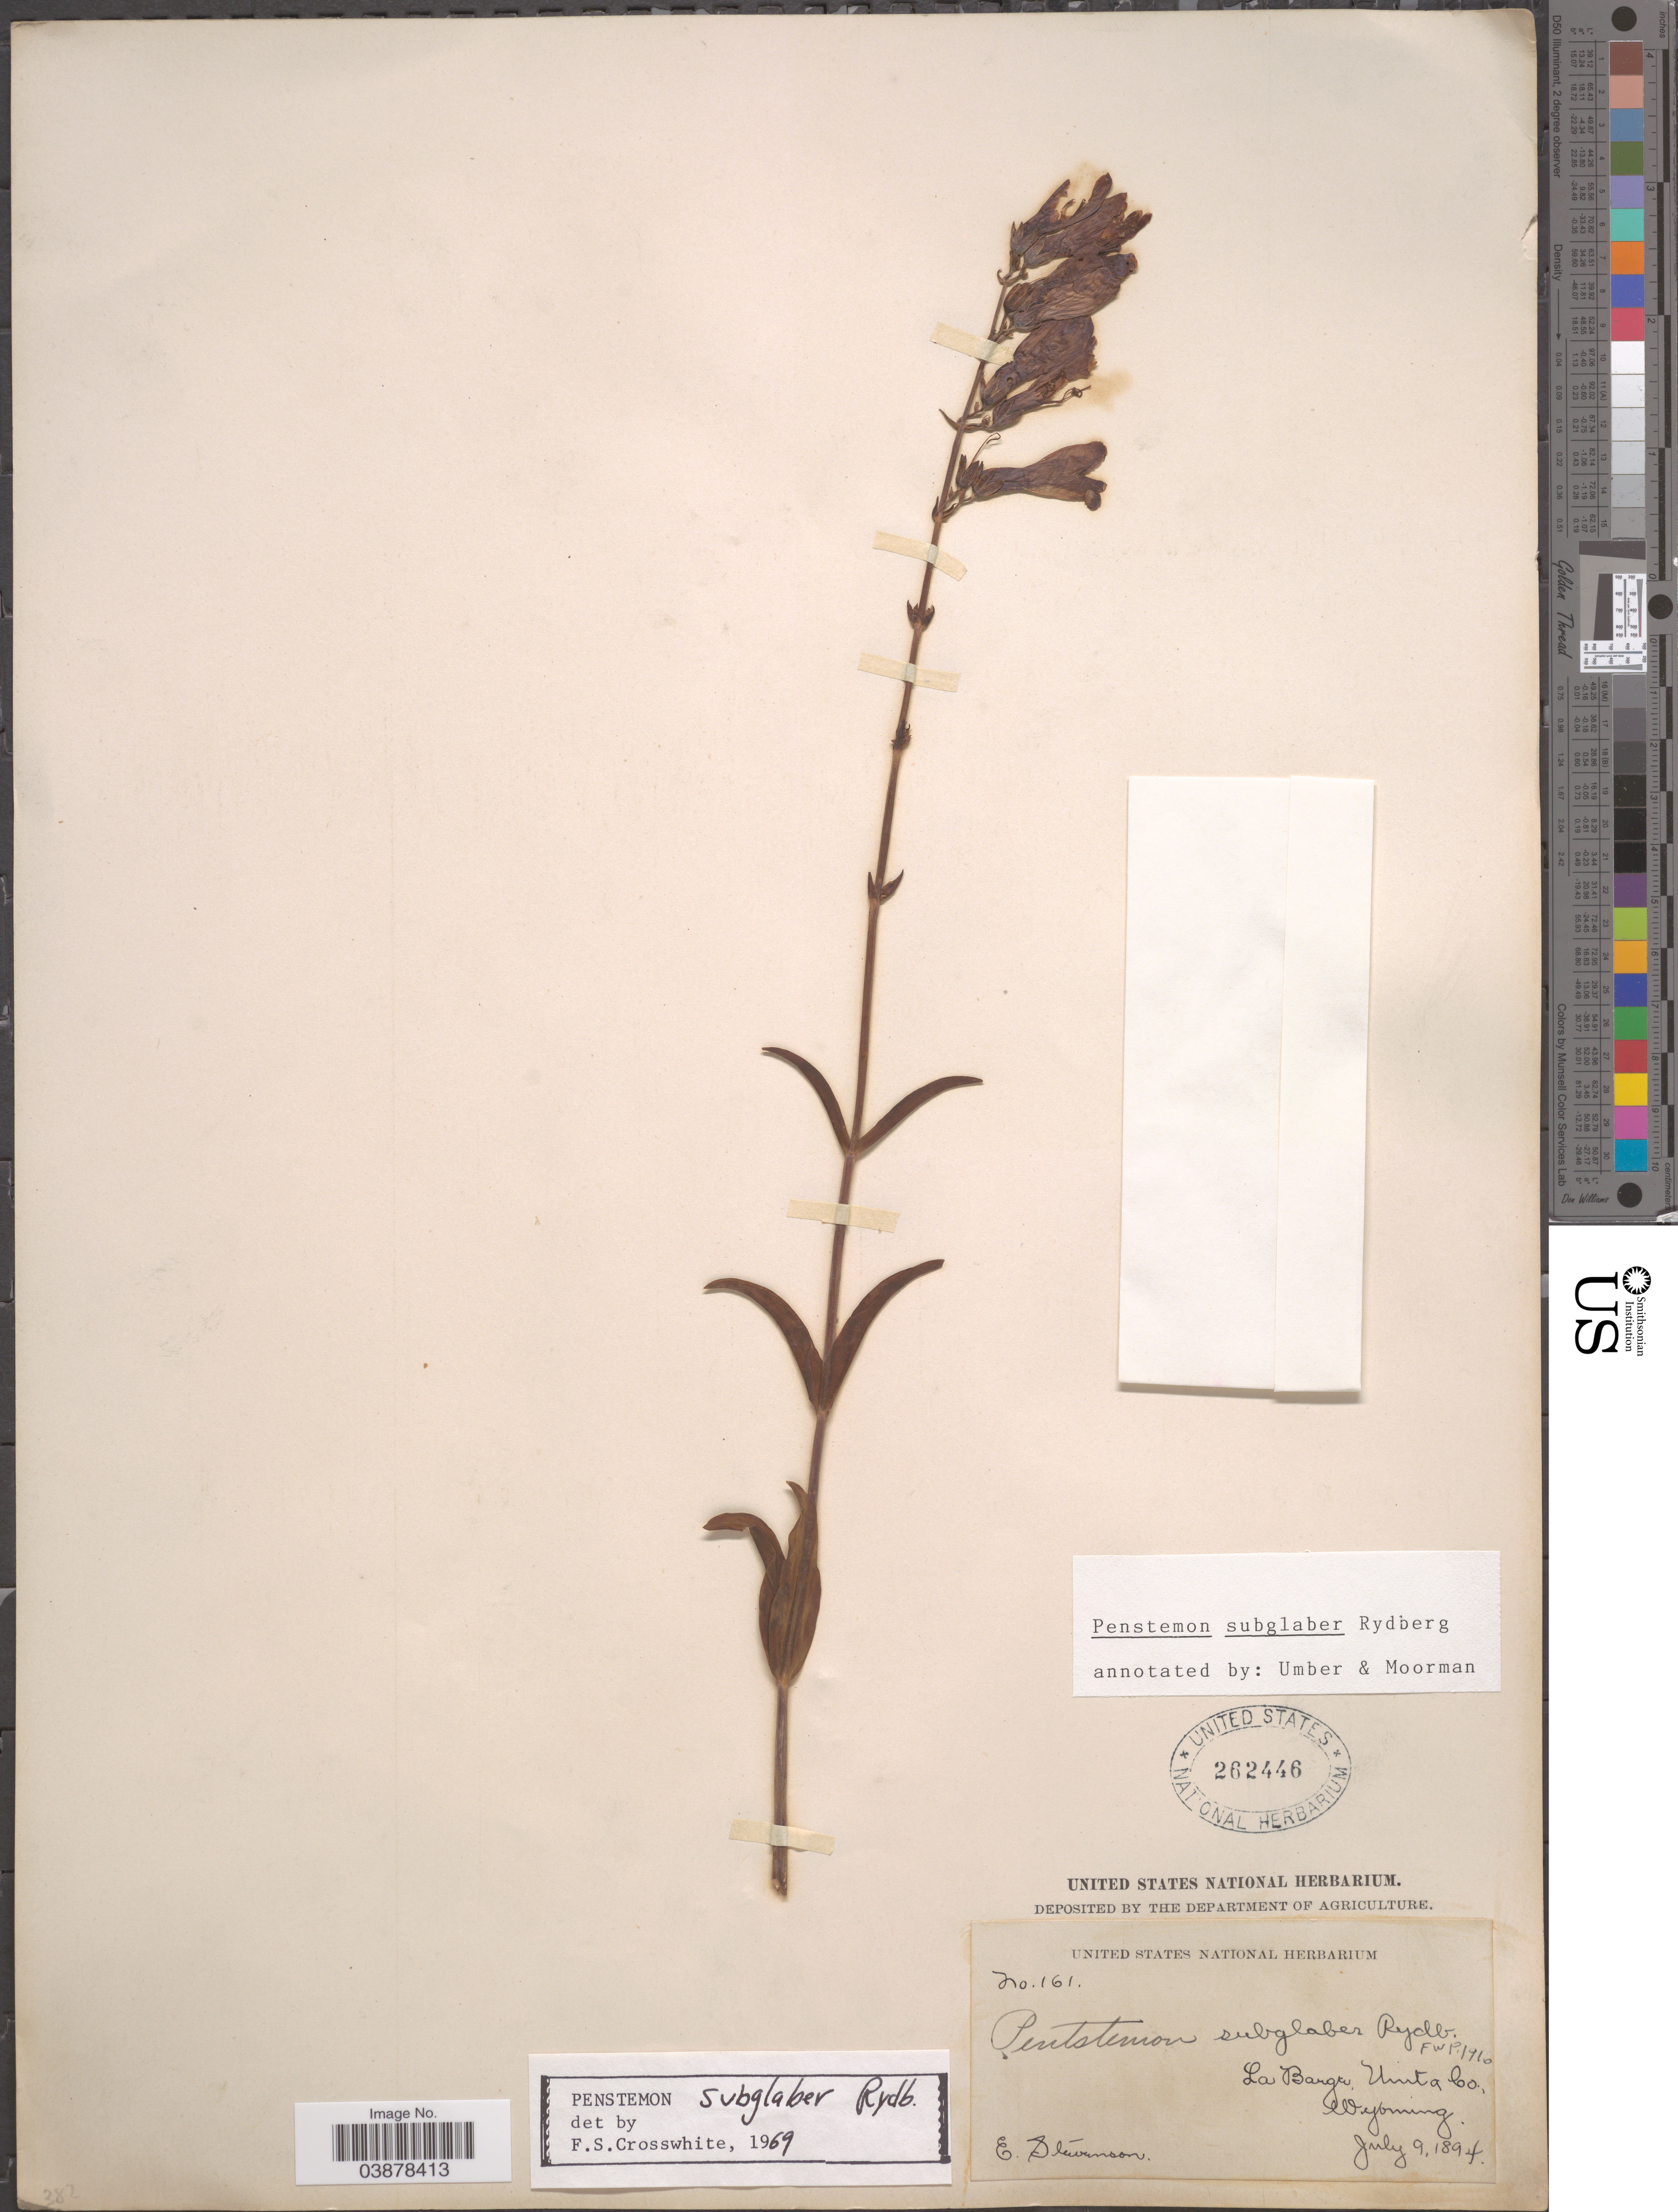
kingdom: Plantae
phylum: Tracheophyta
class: Magnoliopsida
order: Lamiales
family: Plantaginaceae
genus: Penstemon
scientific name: Penstemon subglaber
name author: Rydb.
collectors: E. Stevenson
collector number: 161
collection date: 1894-07-09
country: United States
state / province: Wyoming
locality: La Barge Uinta Co.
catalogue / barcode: US 262446